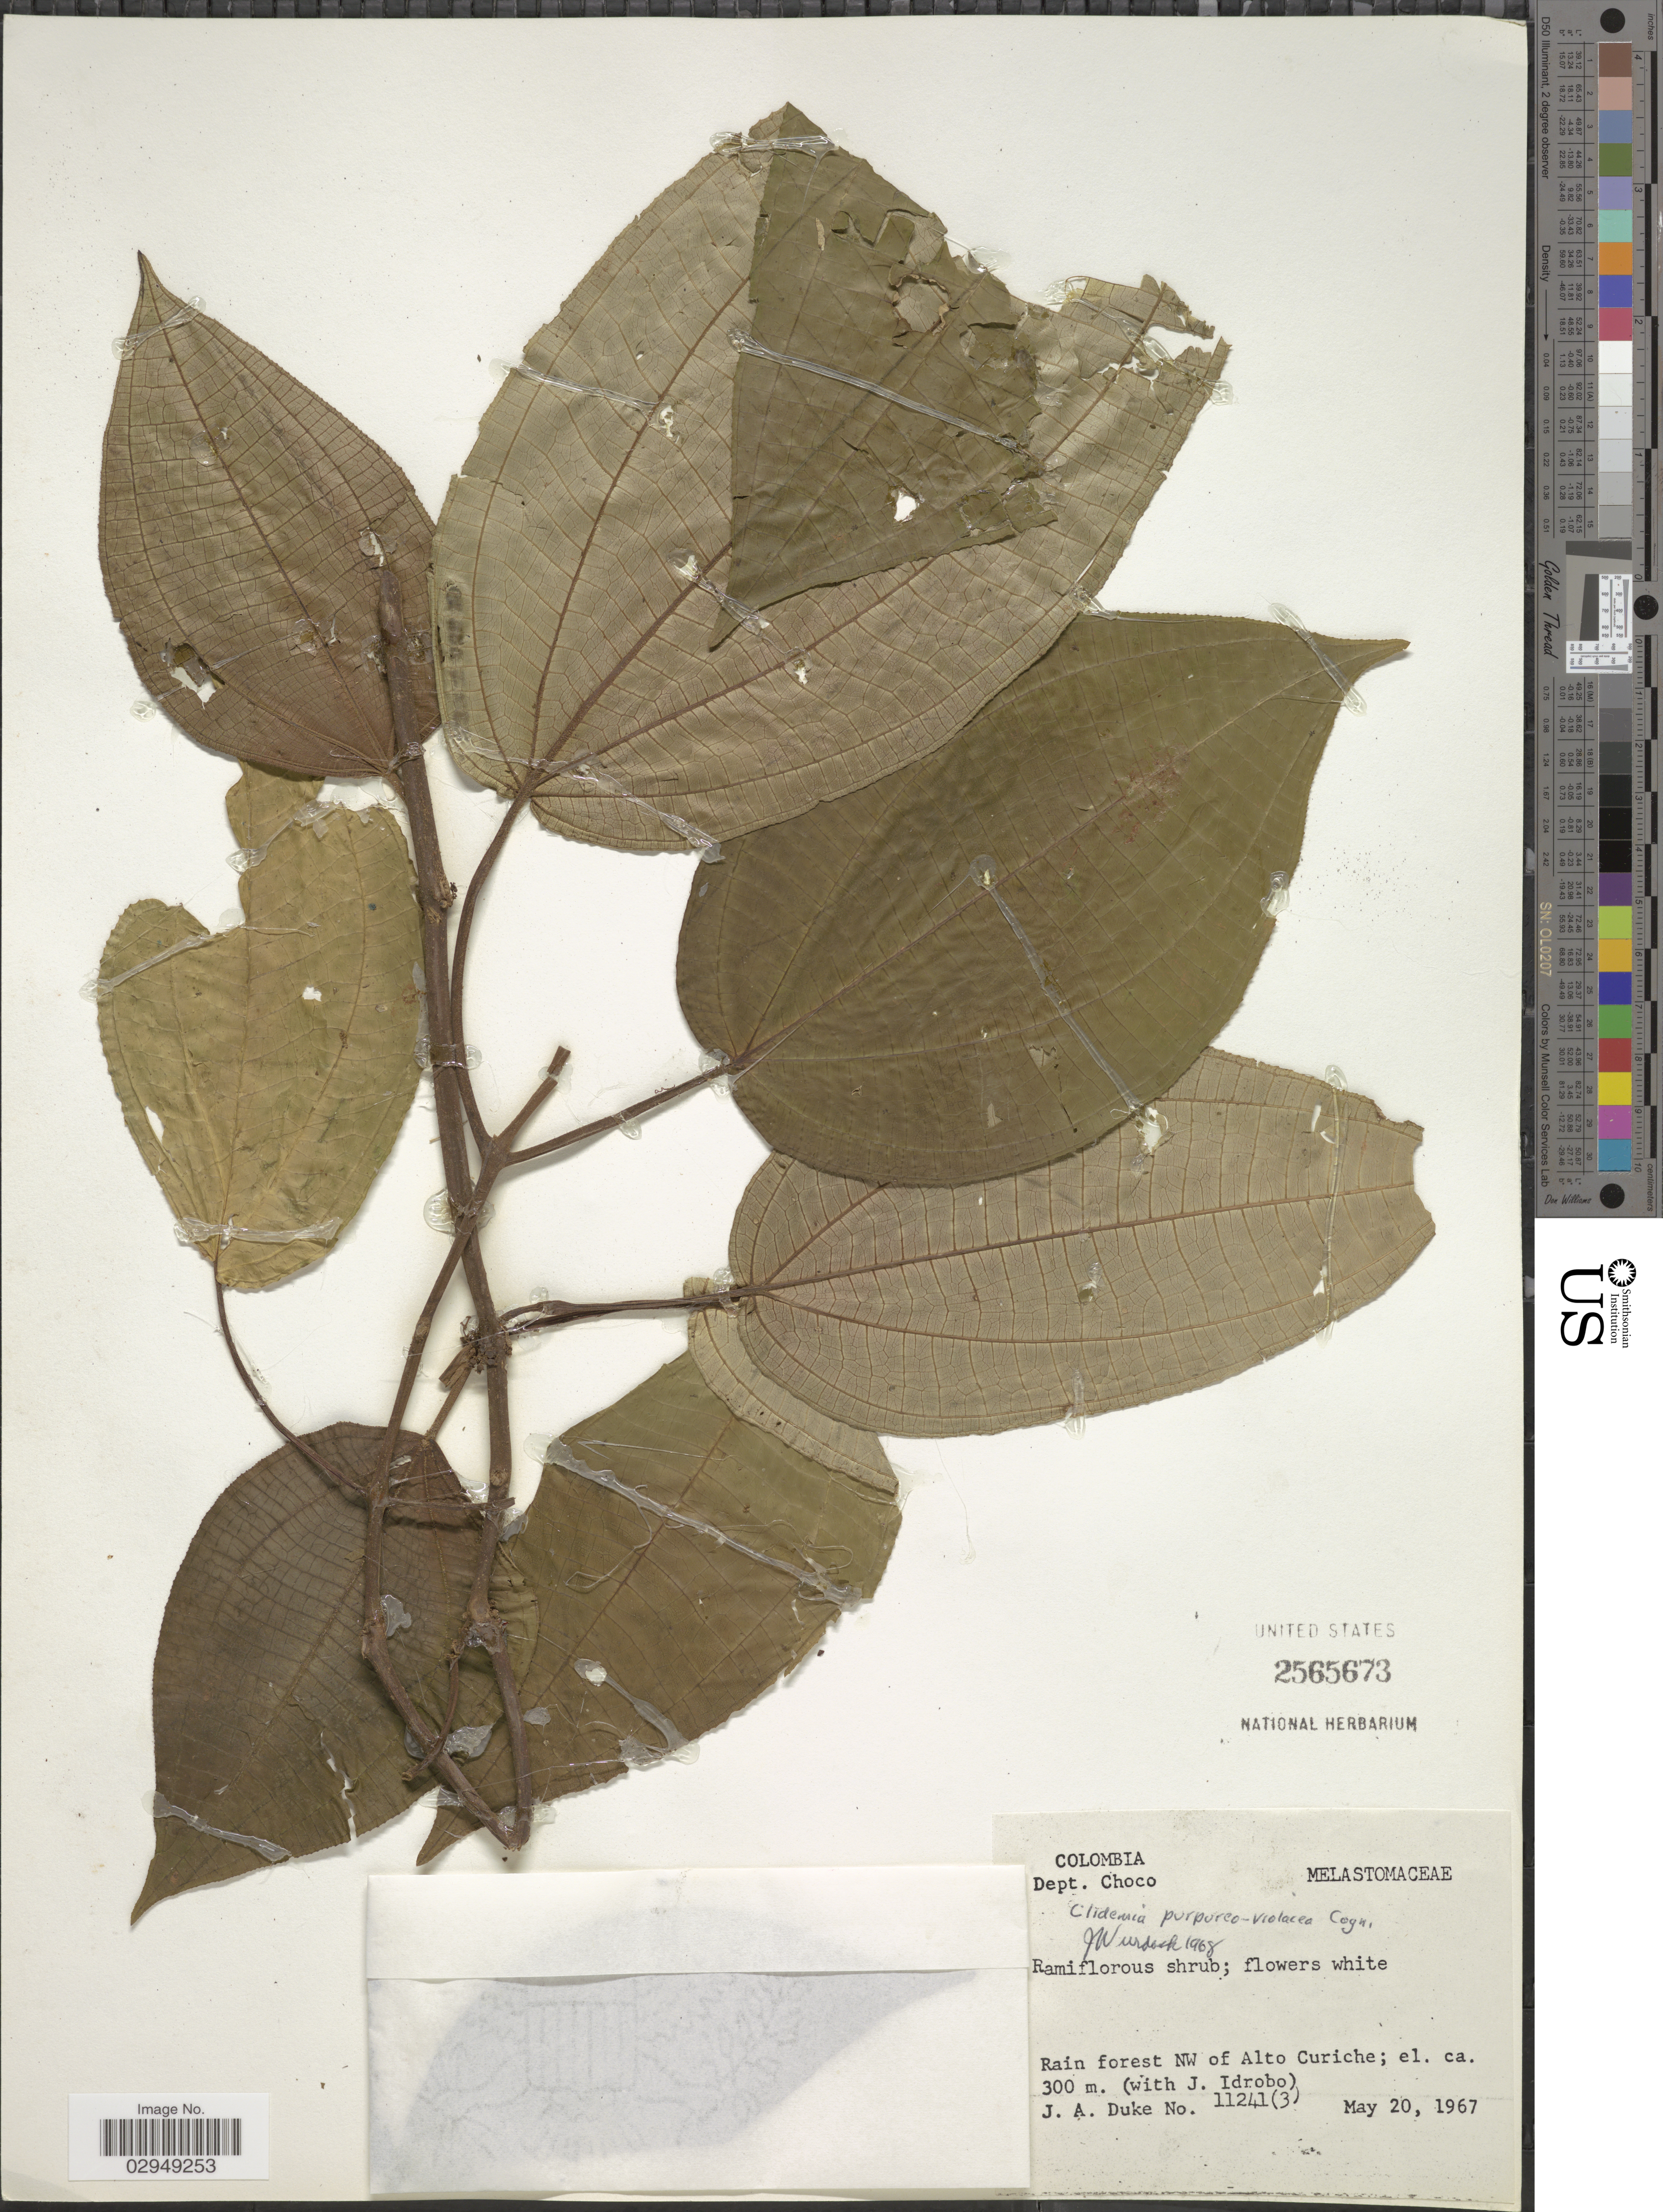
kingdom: Plantae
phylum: Tracheophyta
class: Magnoliopsida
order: Myrtales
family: Melastomataceae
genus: Clidemia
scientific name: Clidemia discolor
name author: (Triana) Cogn.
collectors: J. A. Duke & J. M. Idrobo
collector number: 11241(3)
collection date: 1967-05-20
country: Colombia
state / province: Chocó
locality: Dept. Choco, Rain forest NW of Alto Curiche.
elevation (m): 300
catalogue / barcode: US 2565673